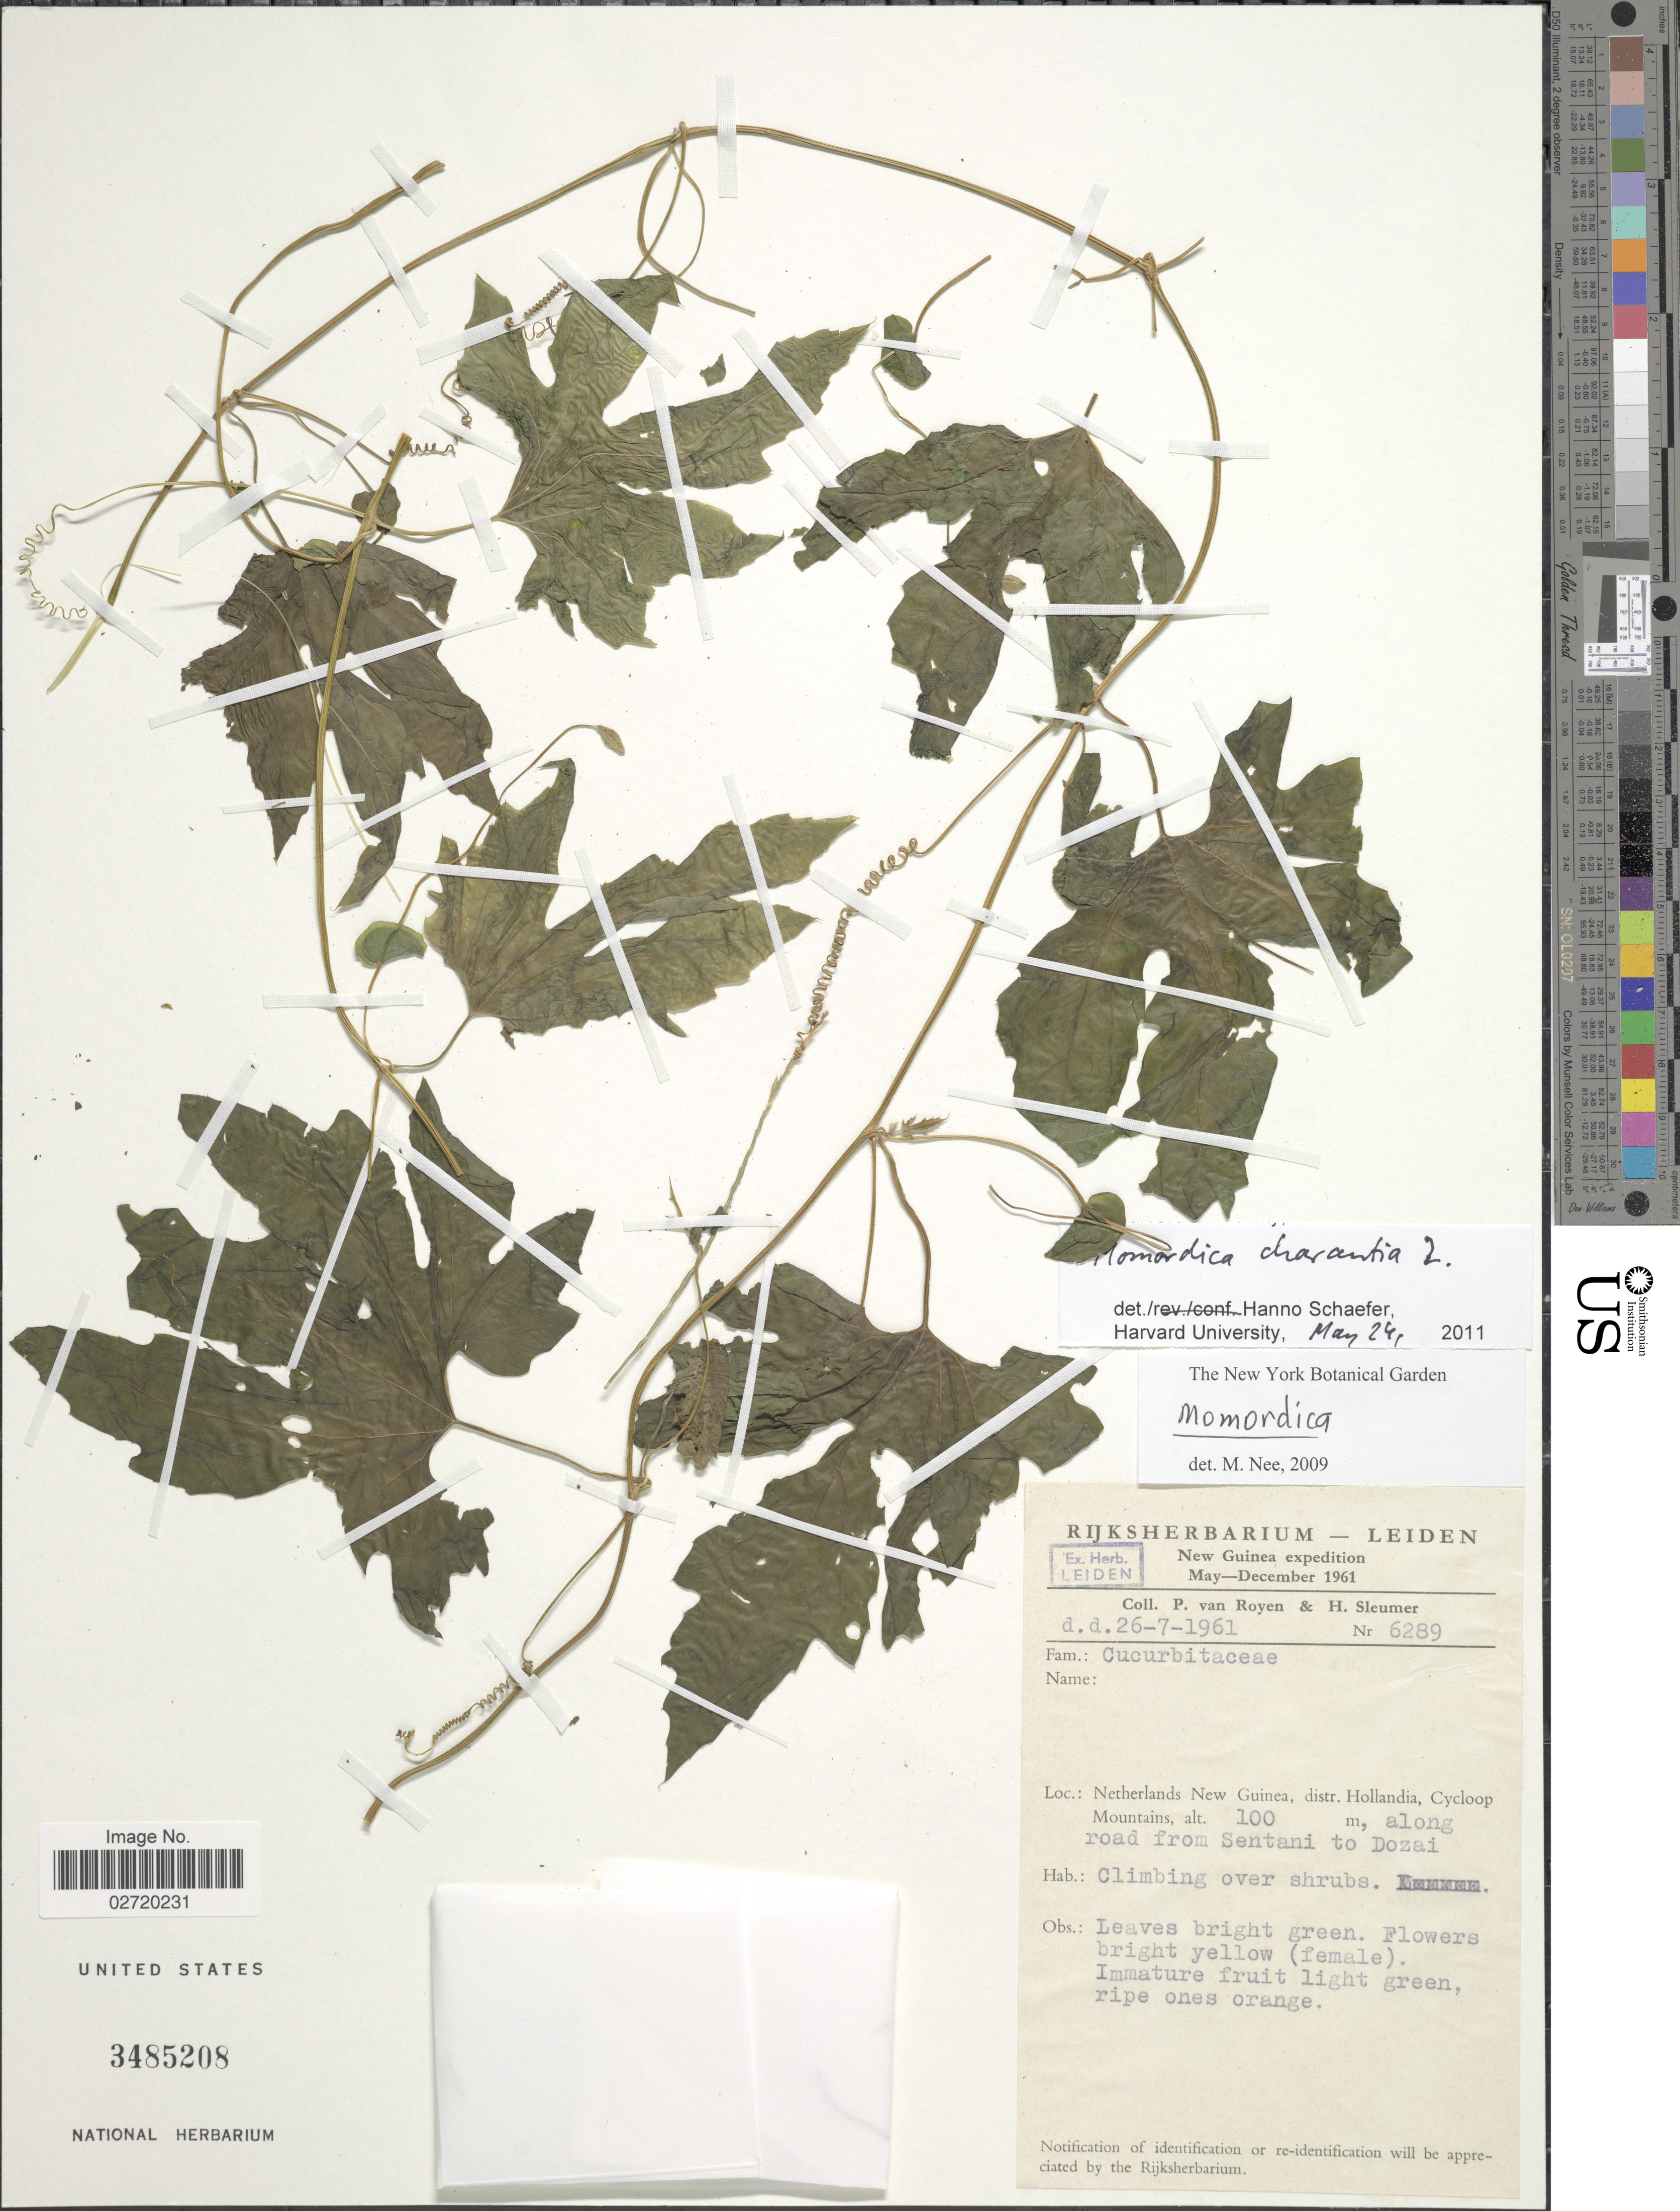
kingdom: Plantae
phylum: Tracheophyta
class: Magnoliopsida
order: Cucurbitales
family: Cucurbitaceae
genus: Momordica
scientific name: Momordica charantia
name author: L.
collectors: P. van Royen & H. O. Sleumer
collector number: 6289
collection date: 1961-07-26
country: Indonesia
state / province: Papua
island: New Guinea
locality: New Guinea, Netherlands New Guinea, distr. Hollandia, Cycloop Mountains, along road from Sentani to Dozai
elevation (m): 100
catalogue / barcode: US 3485208